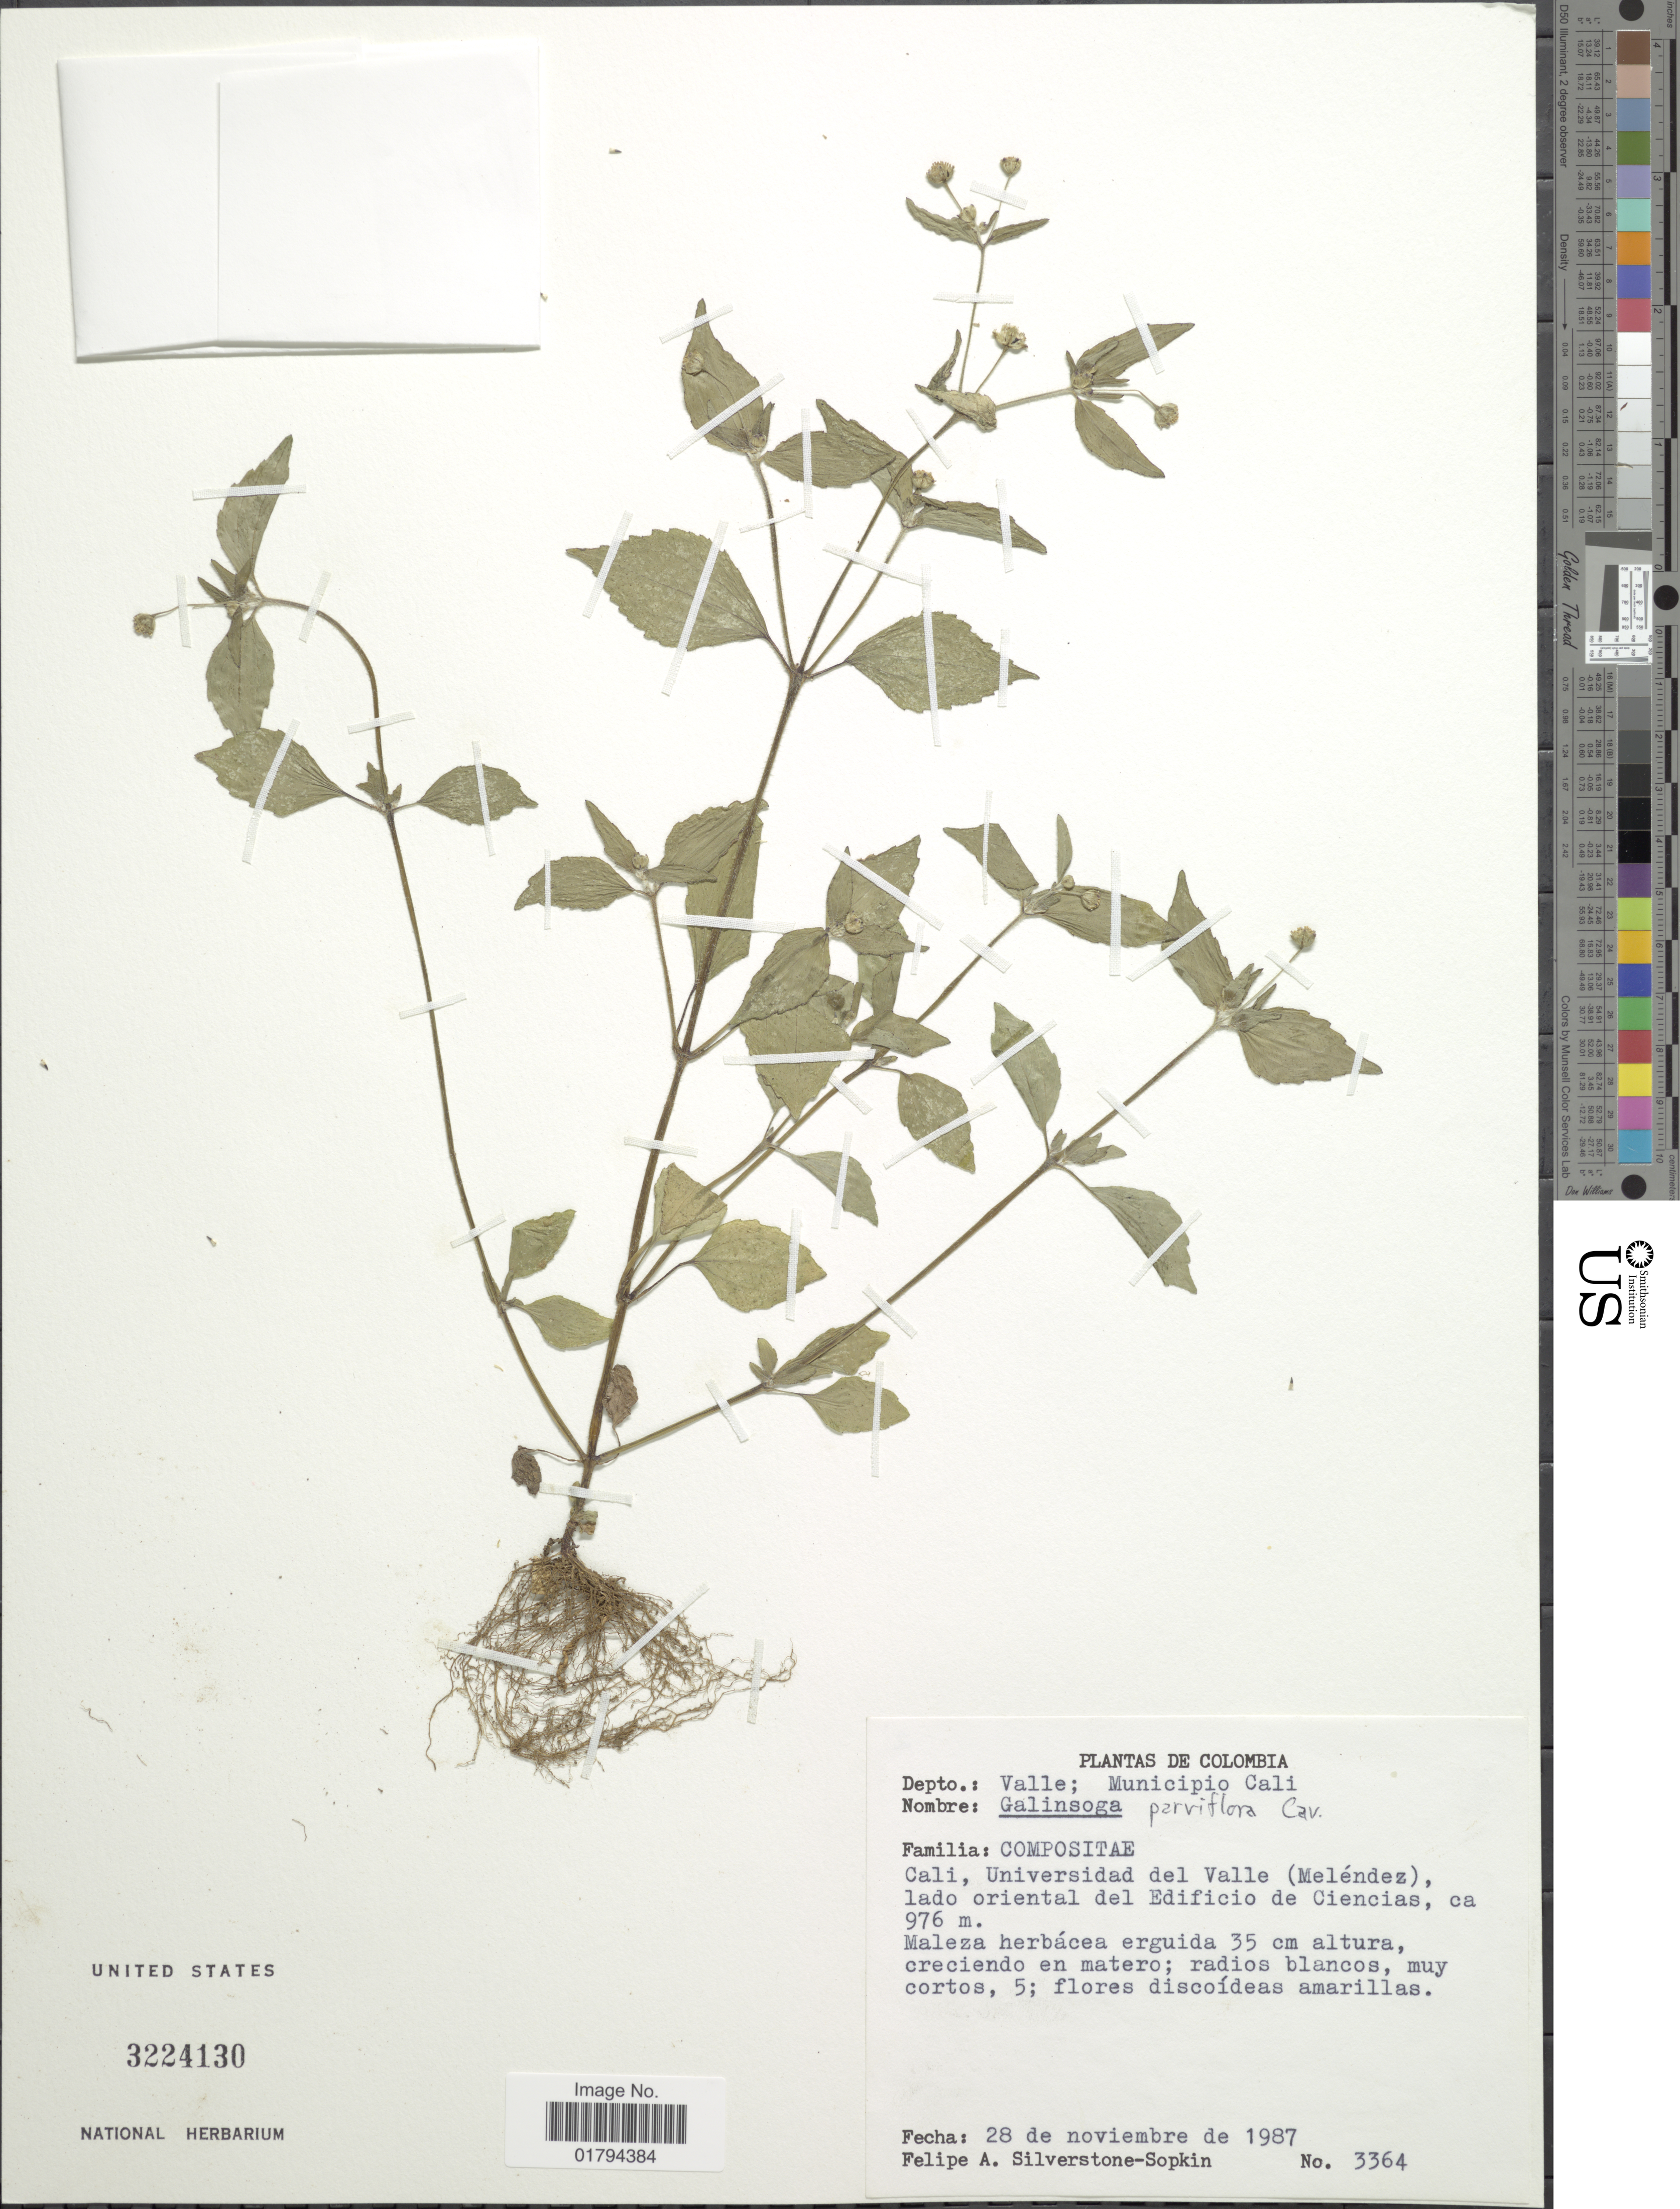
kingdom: Plantae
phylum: Tracheophyta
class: Magnoliopsida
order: Asterales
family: Asteraceae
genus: Galinsoga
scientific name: Galinsoga parviflora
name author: Cav.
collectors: P. A. Silverstone-Sopkin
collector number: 3364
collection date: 1987-11-28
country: Colombia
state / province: Valle del Cauca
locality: Valle; Municipio Cali, Cali, Universidad del Valle (Melendez), lado oriental del Edificio de Ciencias.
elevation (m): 976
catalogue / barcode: US 3224130